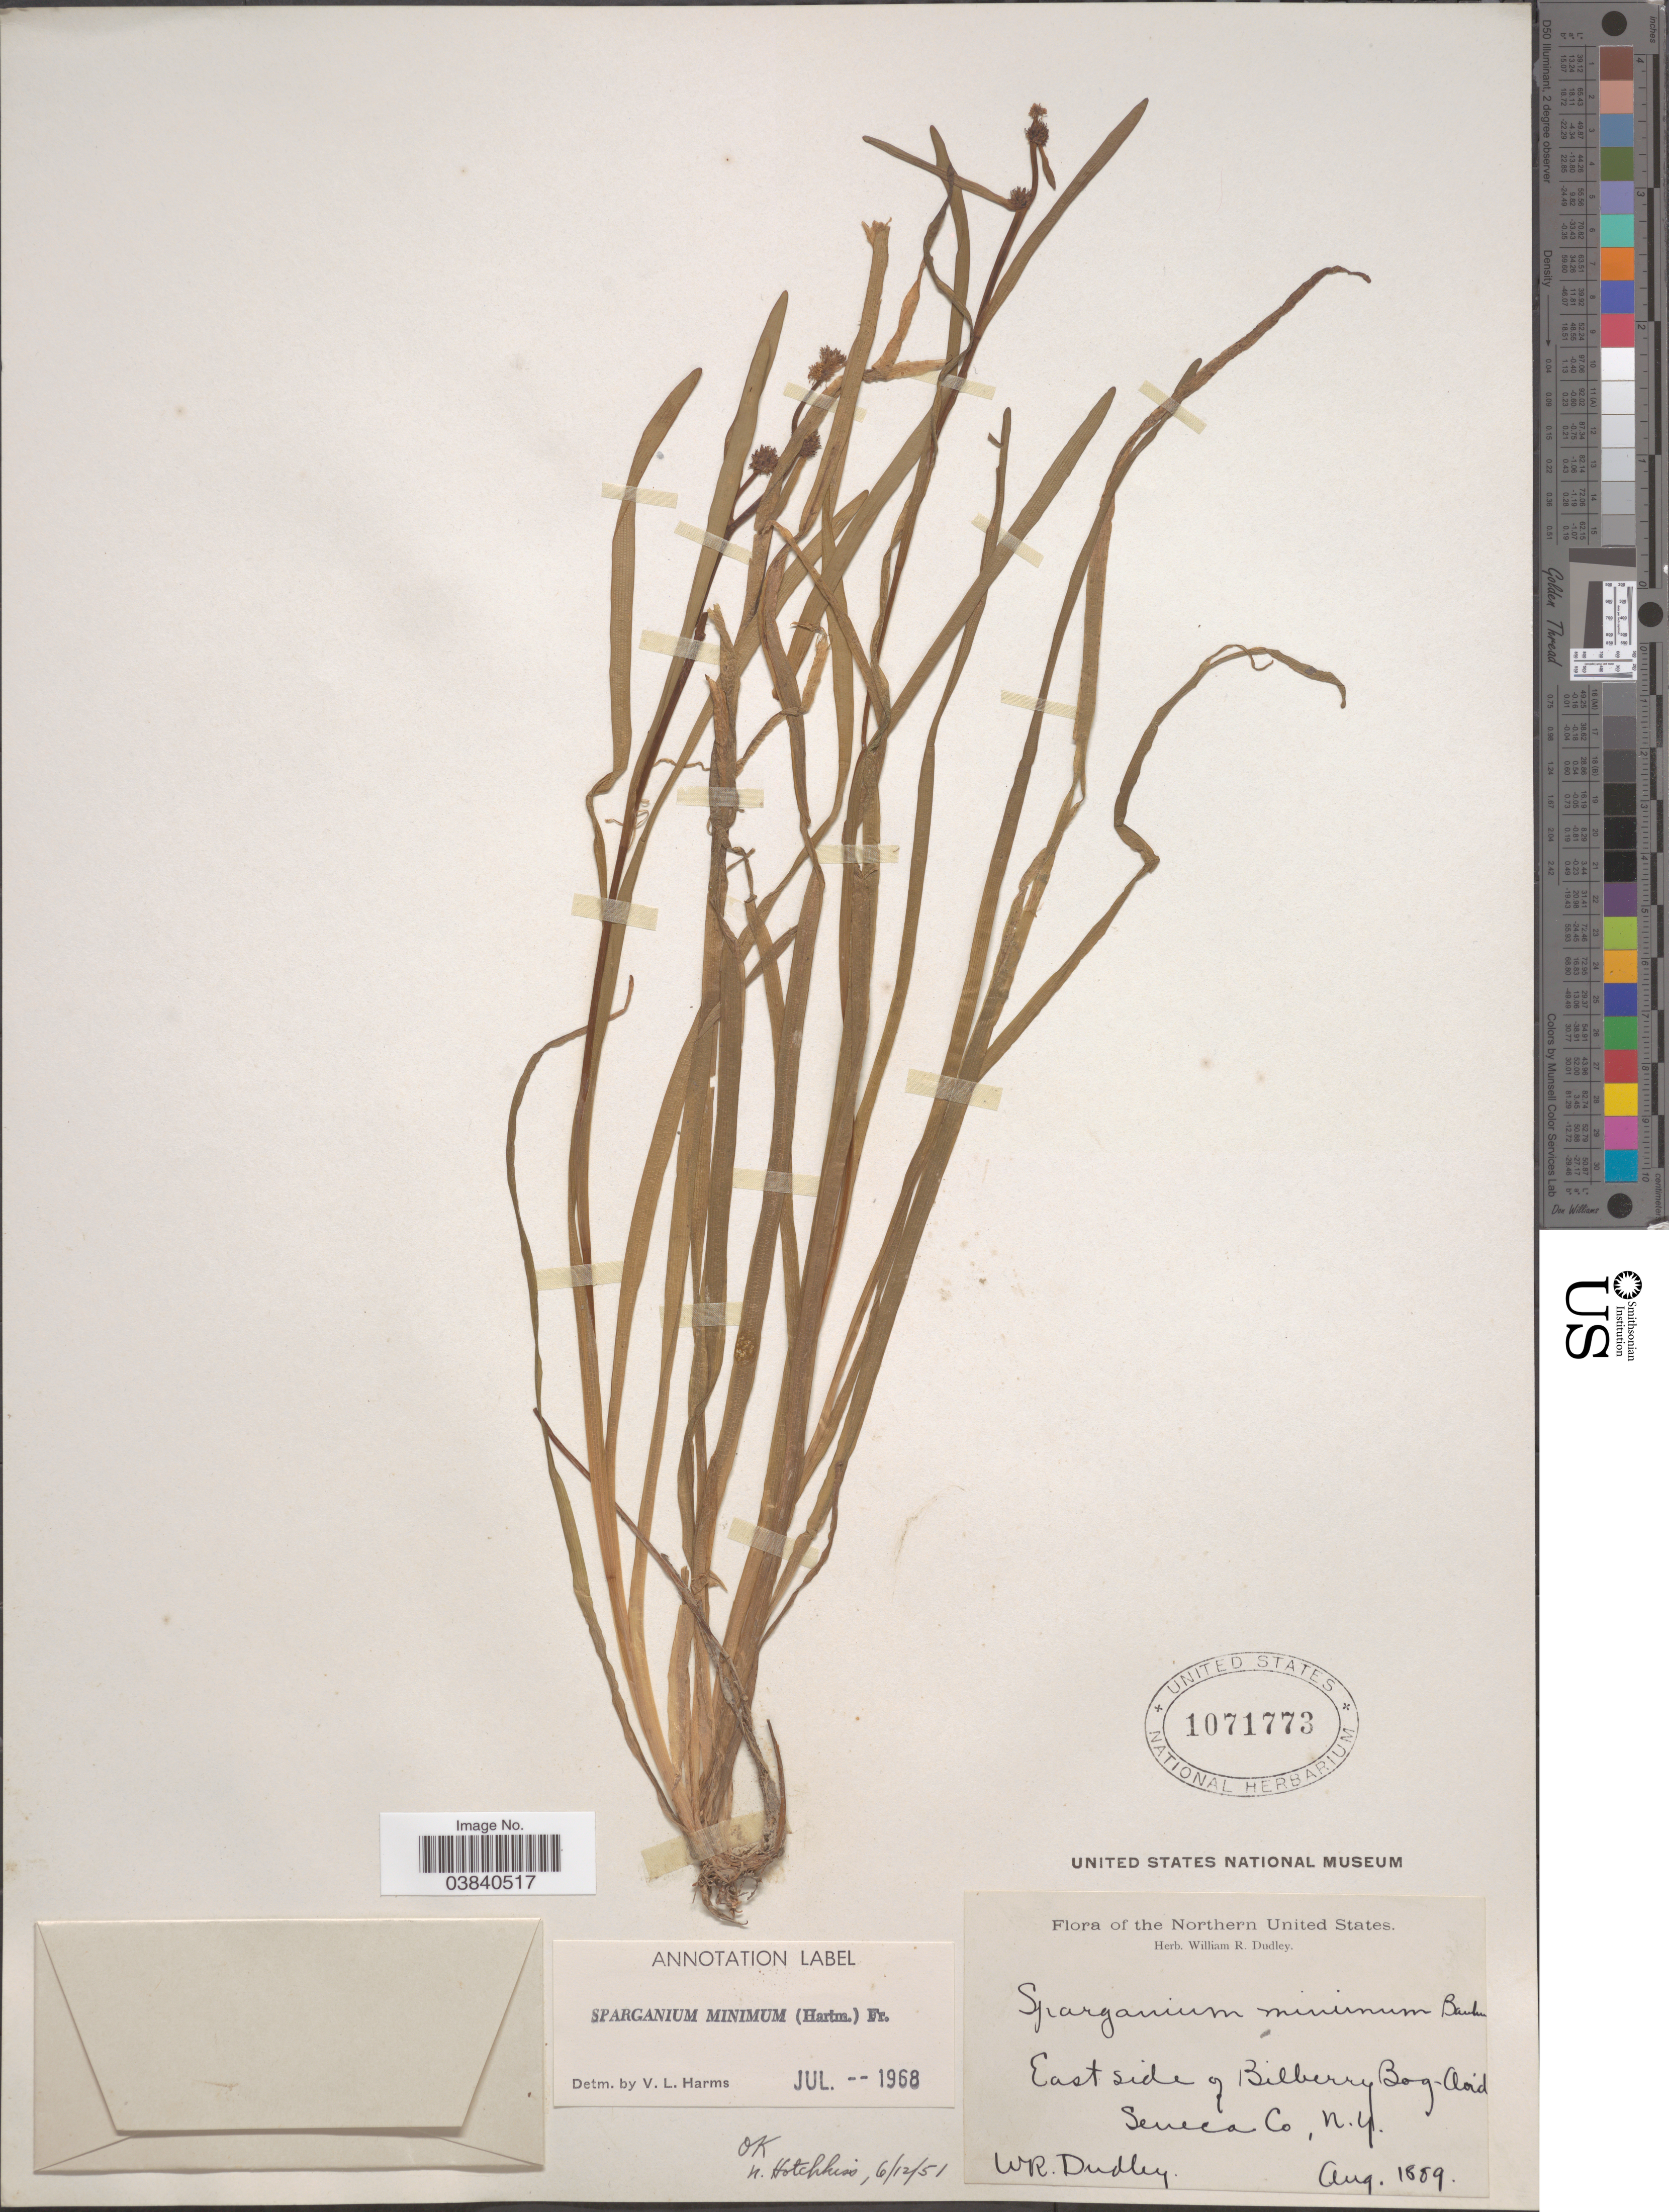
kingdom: Plantae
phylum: Tracheophyta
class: Liliopsida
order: Poales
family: Typhaceae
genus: Sparganium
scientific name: Sparganium minimum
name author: Wallr.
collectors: W. Dudley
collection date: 1889-08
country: United States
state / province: New York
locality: Northern United States. East side of Bilberry Bog-Cloid [interpreted]. Seneca Co.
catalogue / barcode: US 1071773